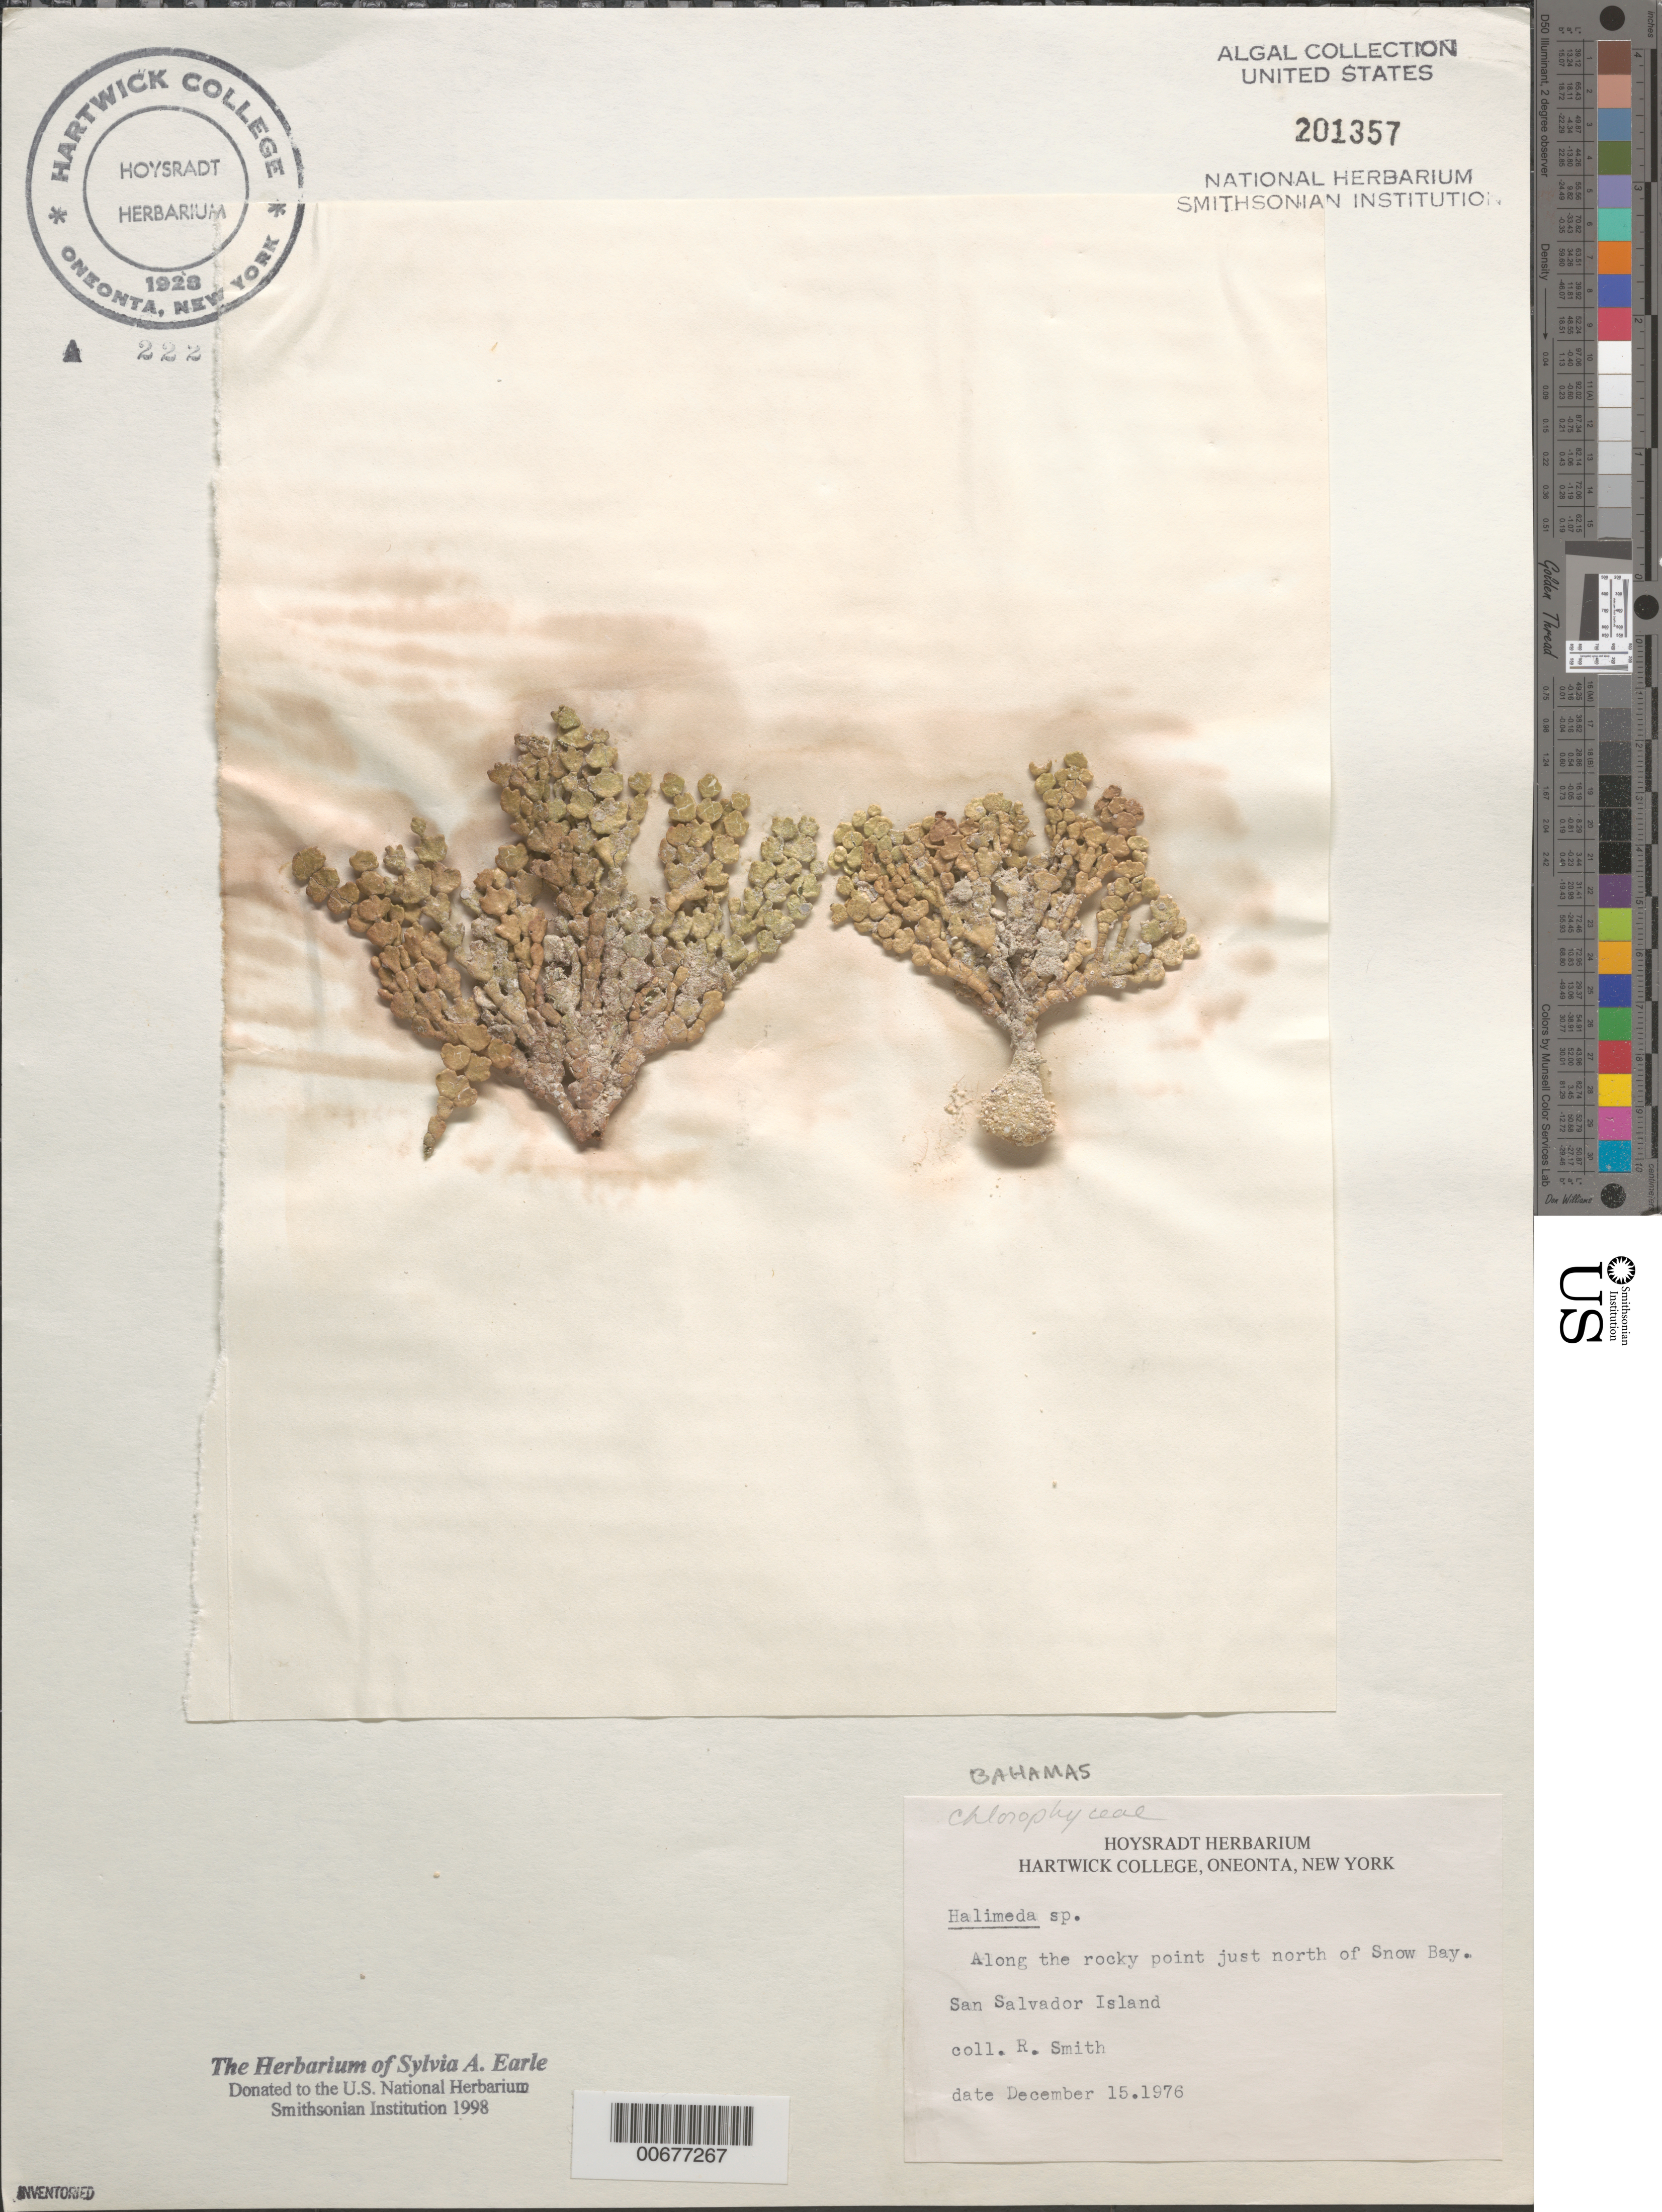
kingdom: Plantae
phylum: Chlorophyta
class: Ulvophyceae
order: Bryopsidales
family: Halimedaceae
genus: Halimeda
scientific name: Halimeda sp.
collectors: R. Smith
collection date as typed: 15 Dec 1976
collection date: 1976-12-15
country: Bahamas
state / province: San Salvador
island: San Salvador Island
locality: Rocky point just north of Snow Bay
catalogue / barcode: US 201357